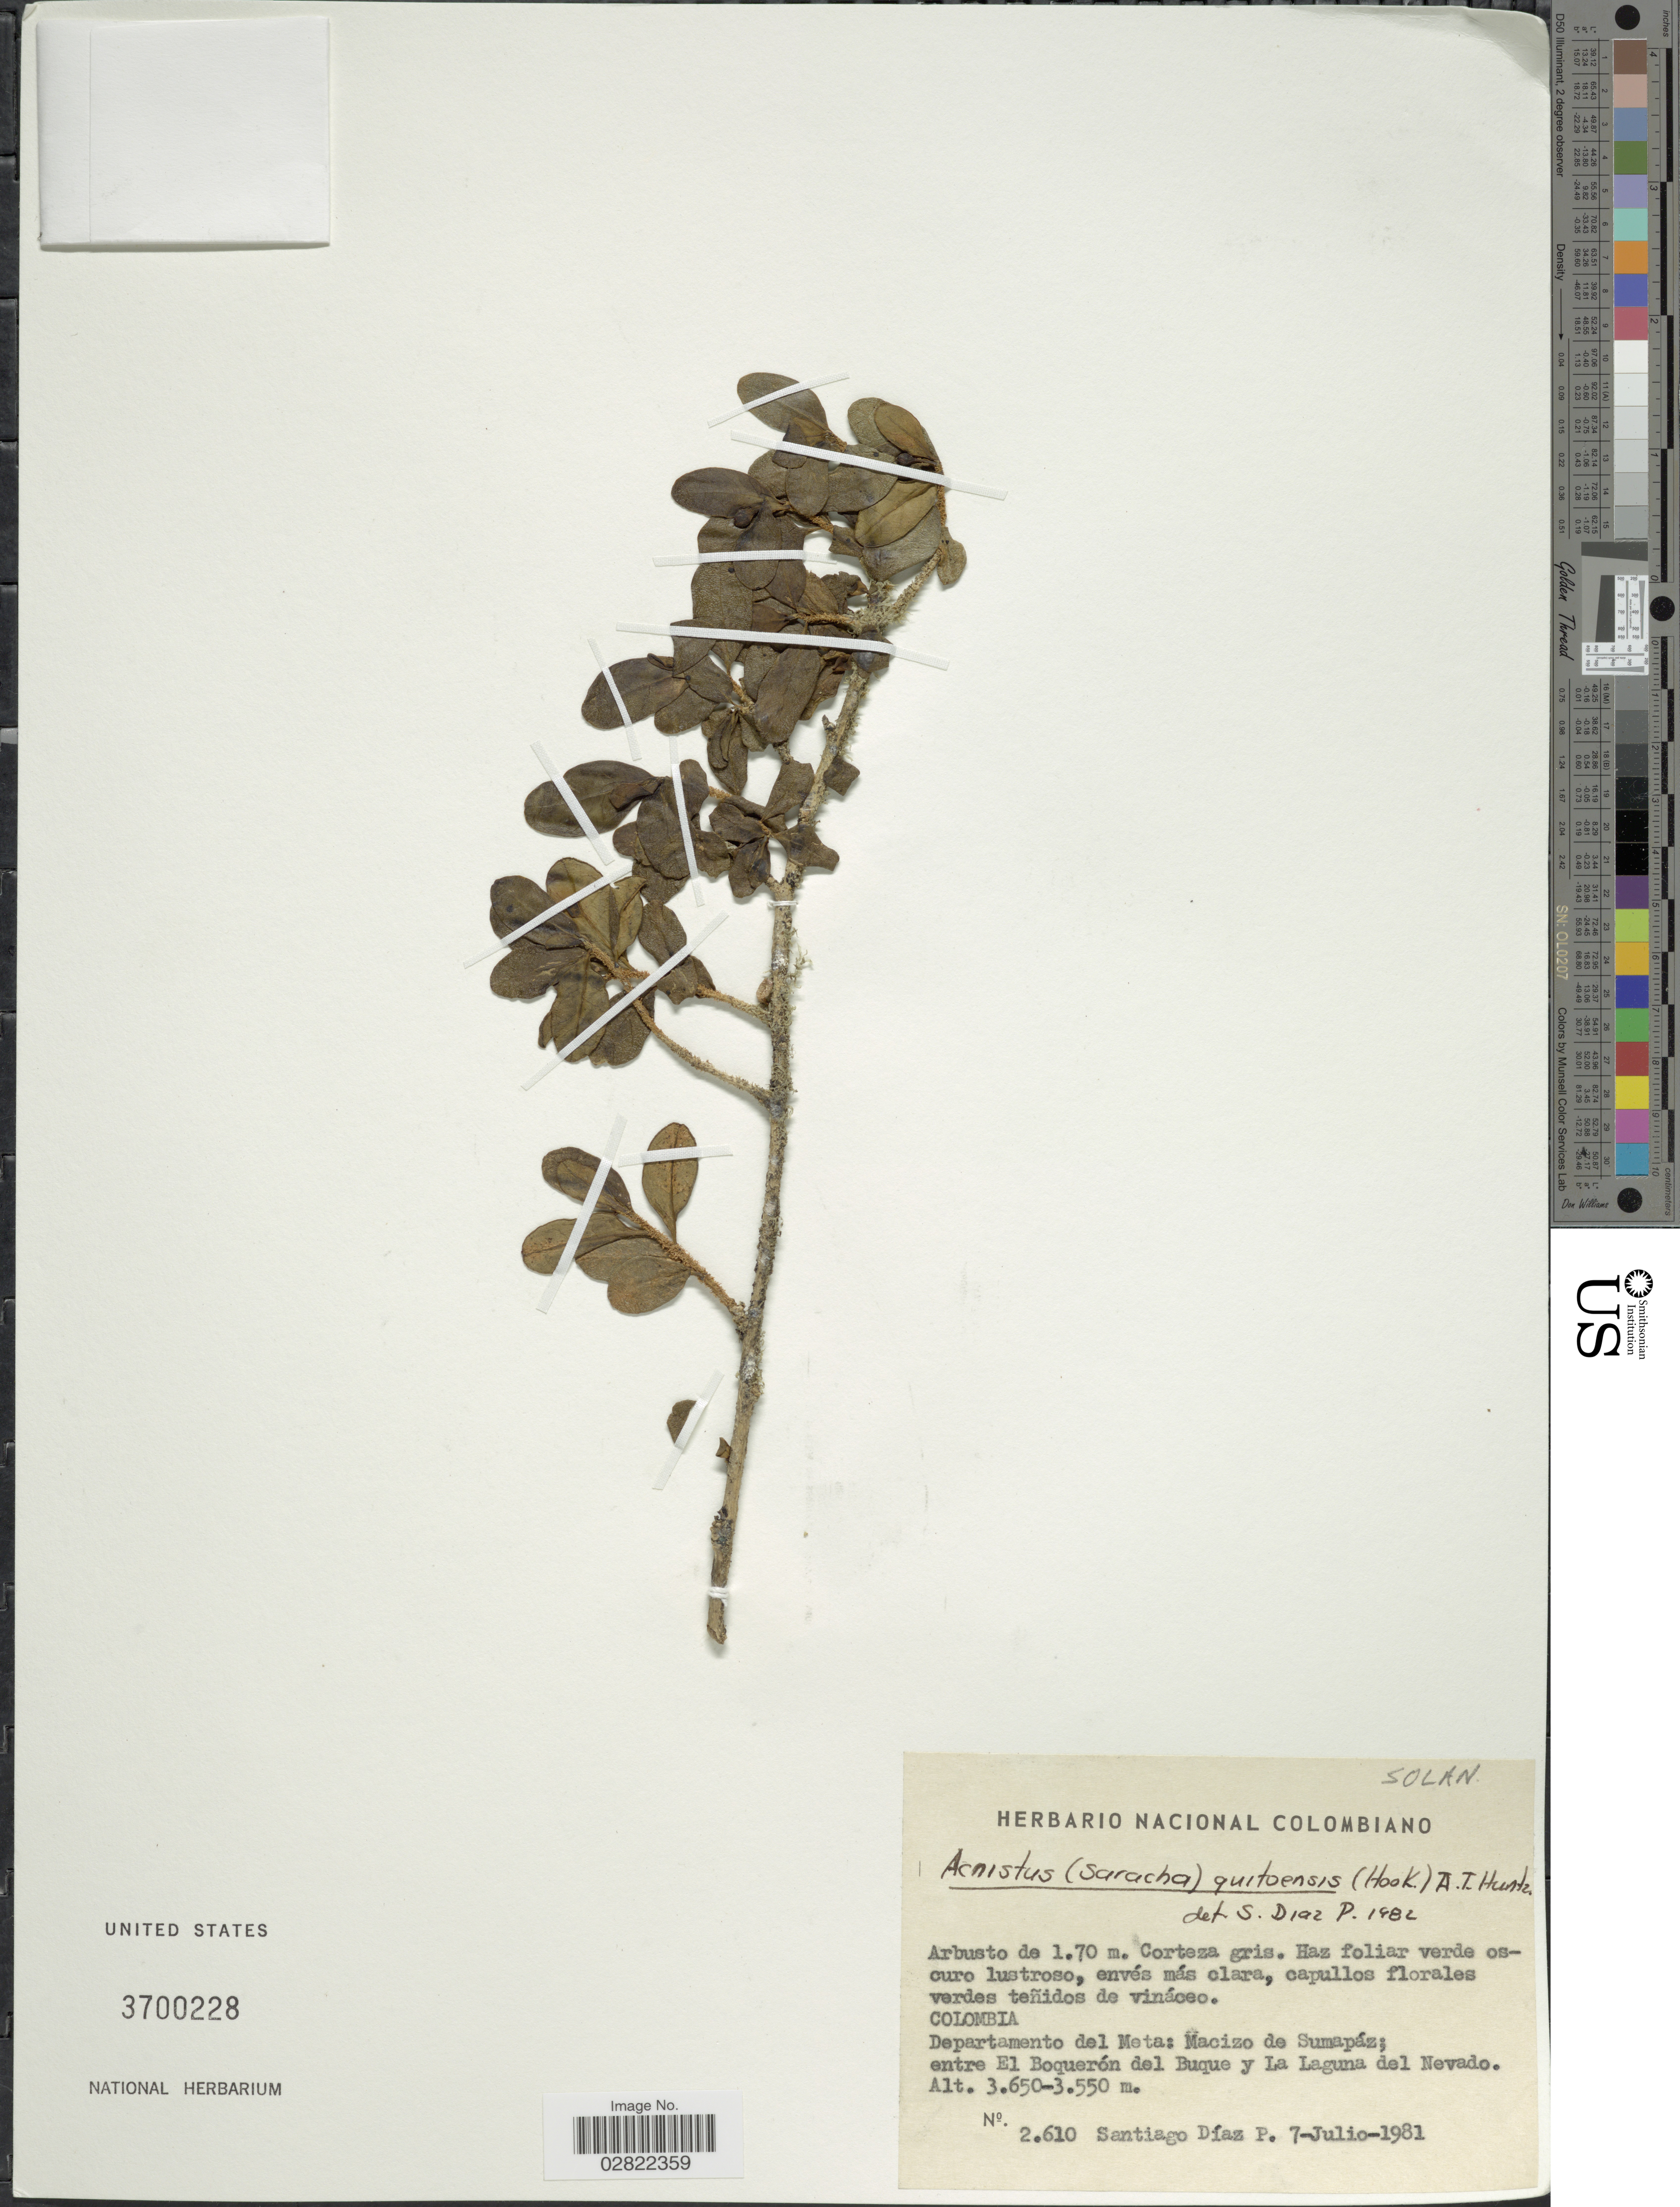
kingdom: Plantae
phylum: Tracheophyta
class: Magnoliopsida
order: Solanales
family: Solanaceae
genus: Saracha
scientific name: Saracha quitensis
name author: (Hook.) Miers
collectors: S. Diaz P.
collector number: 2610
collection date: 1981-07-07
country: Colombia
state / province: Meta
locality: Departamento del Meta: Macizo de Sumapáz: entre El Boquerón del Buque y La Laguna del Nevado.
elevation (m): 3550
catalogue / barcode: US 3700228